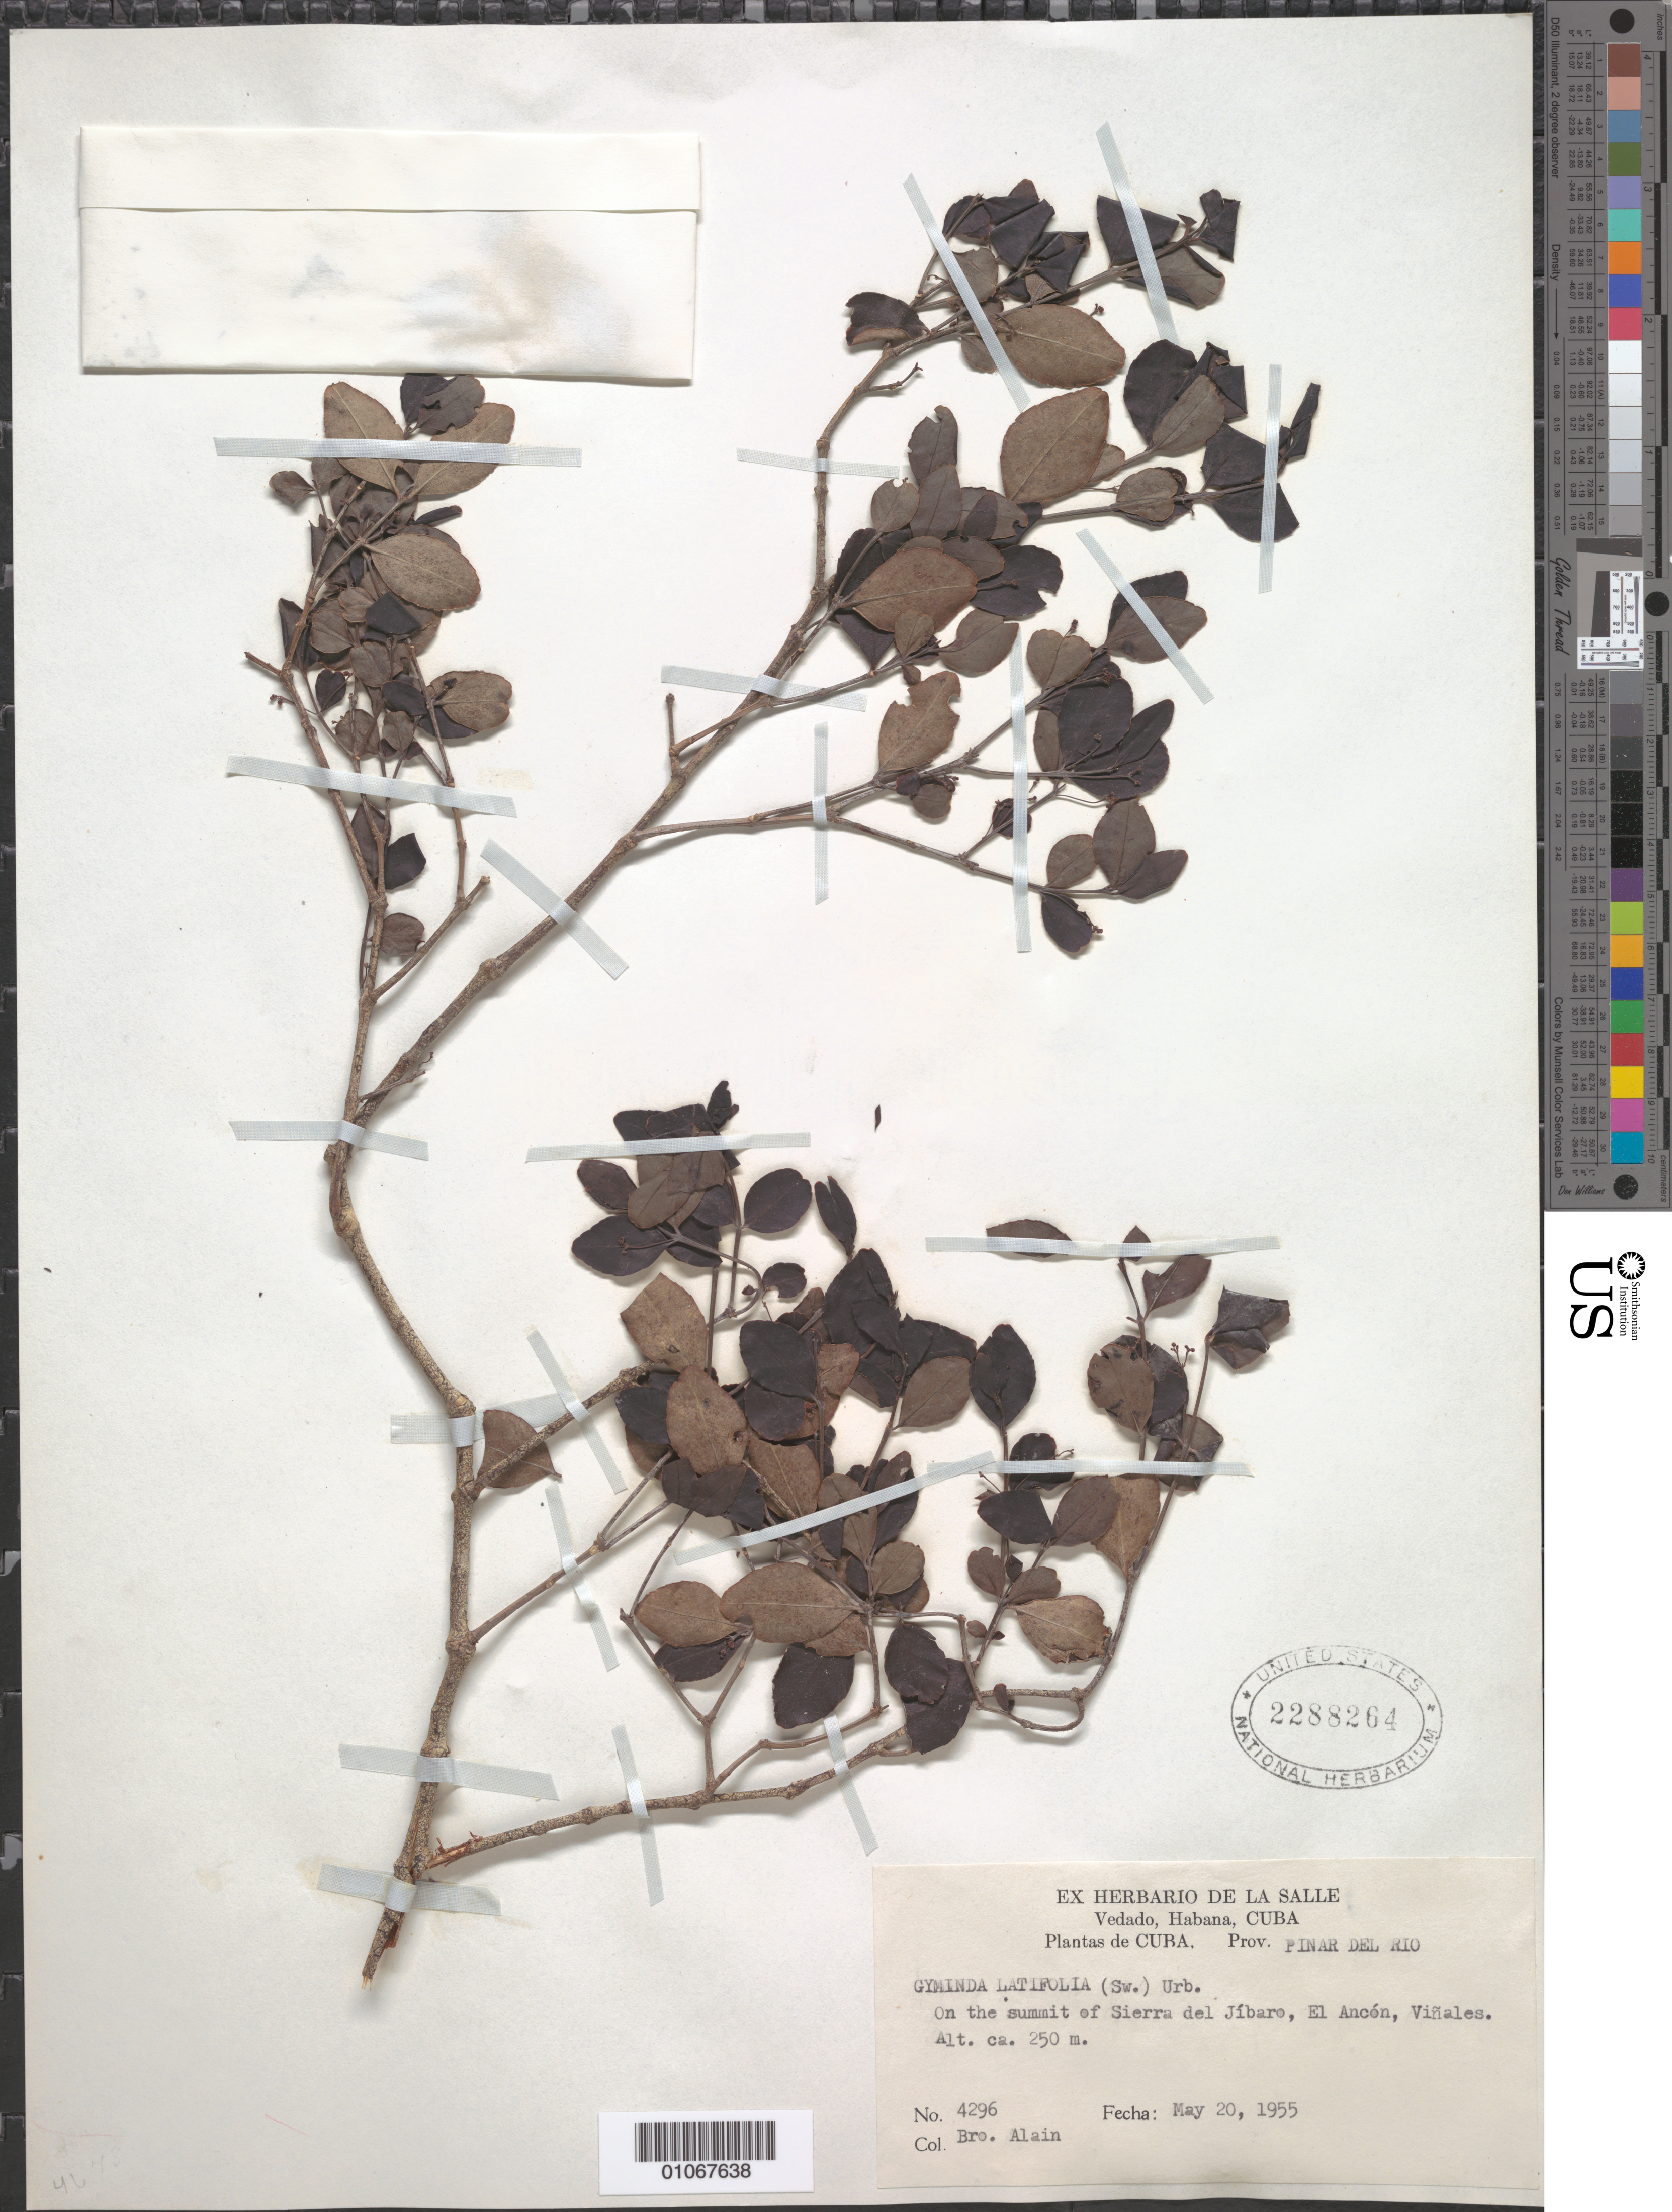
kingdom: Plantae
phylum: Tracheophyta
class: Magnoliopsida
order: Celastrales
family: Celastraceae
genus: Gyminda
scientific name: Gyminda latifolia subsp. latifolia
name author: (Sw.) Urb.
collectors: A. H. Liogier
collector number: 4296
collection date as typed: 20 May 1955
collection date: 1955-05-20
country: Cuba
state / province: Pinar del Rio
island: Cuba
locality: On the summit of Sierra de Jibaro, El Ancon, Vinales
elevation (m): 250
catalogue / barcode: US 2288264